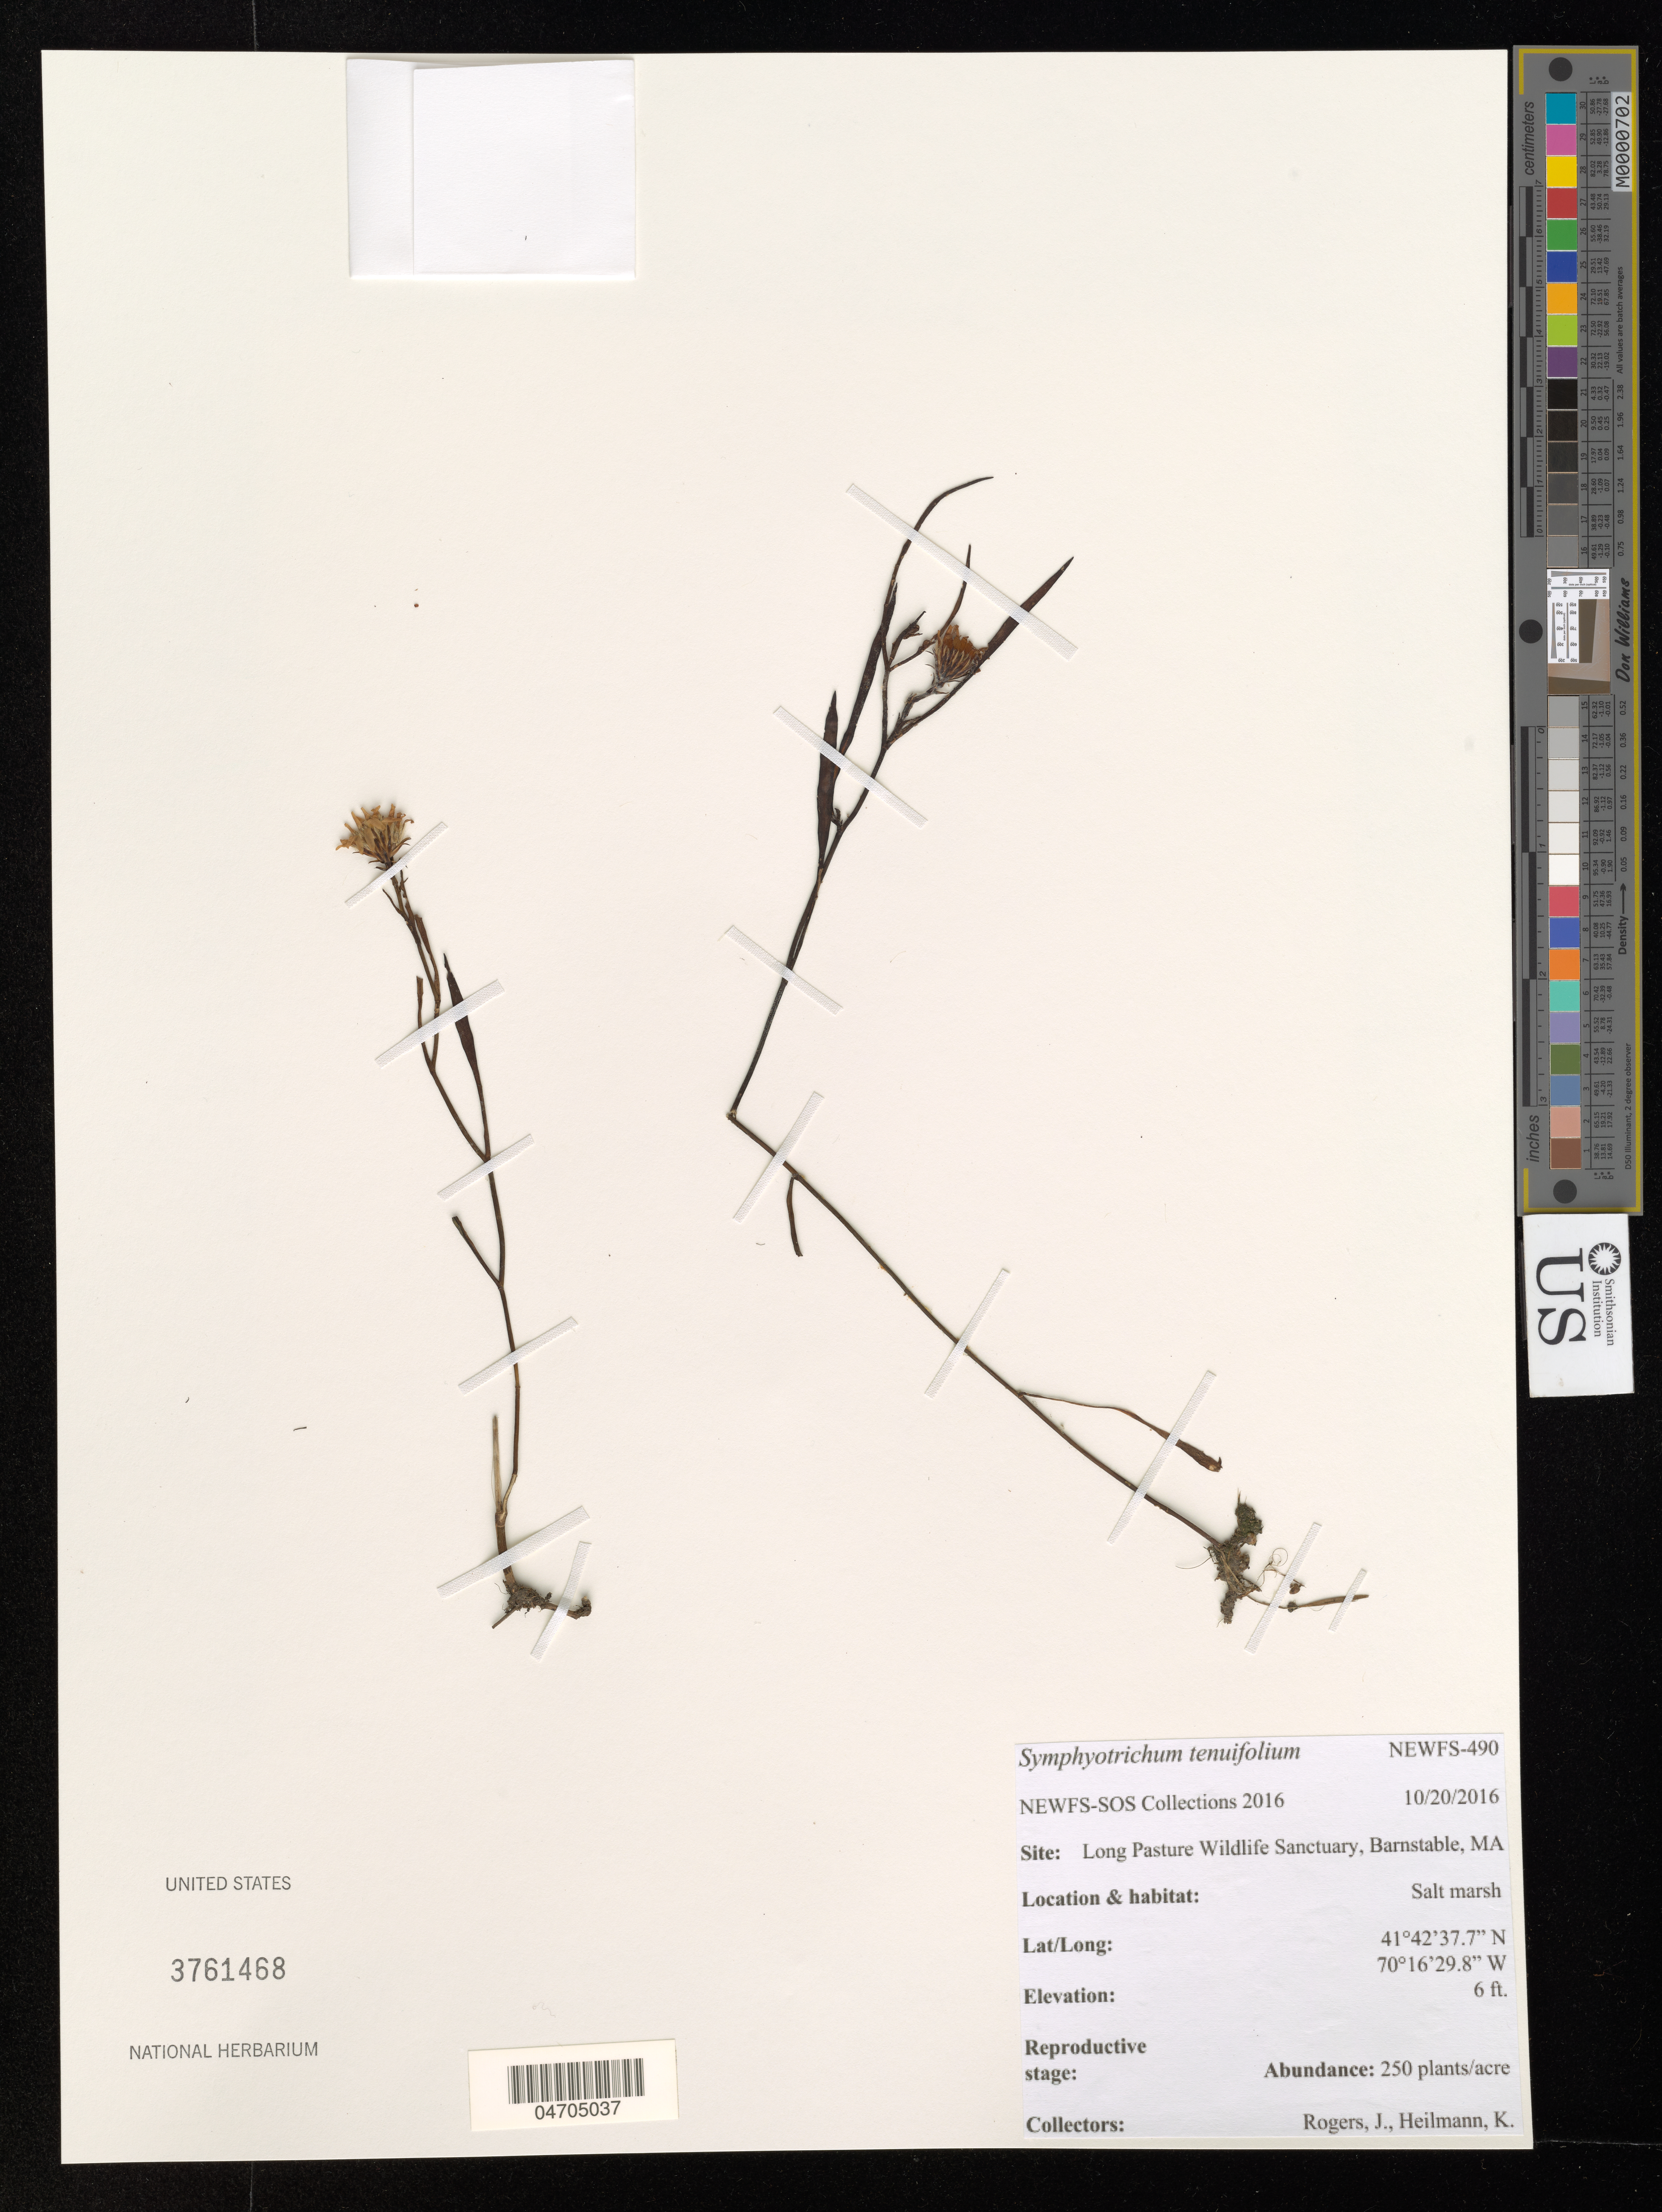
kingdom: Plantae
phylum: Tracheophyta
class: Magnoliopsida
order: Asterales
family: Asteraceae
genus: Symphyotrichum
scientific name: Symphyotrichum tenuifolium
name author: (L.) G.L. Nesom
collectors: J. Rogers & K. Heilmann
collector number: NEWFS-490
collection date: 2016-10-20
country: United States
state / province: Massachusetts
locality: Long Pasture Wildlife Sanctuary, Barnstable.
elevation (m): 2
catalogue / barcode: US 3761468